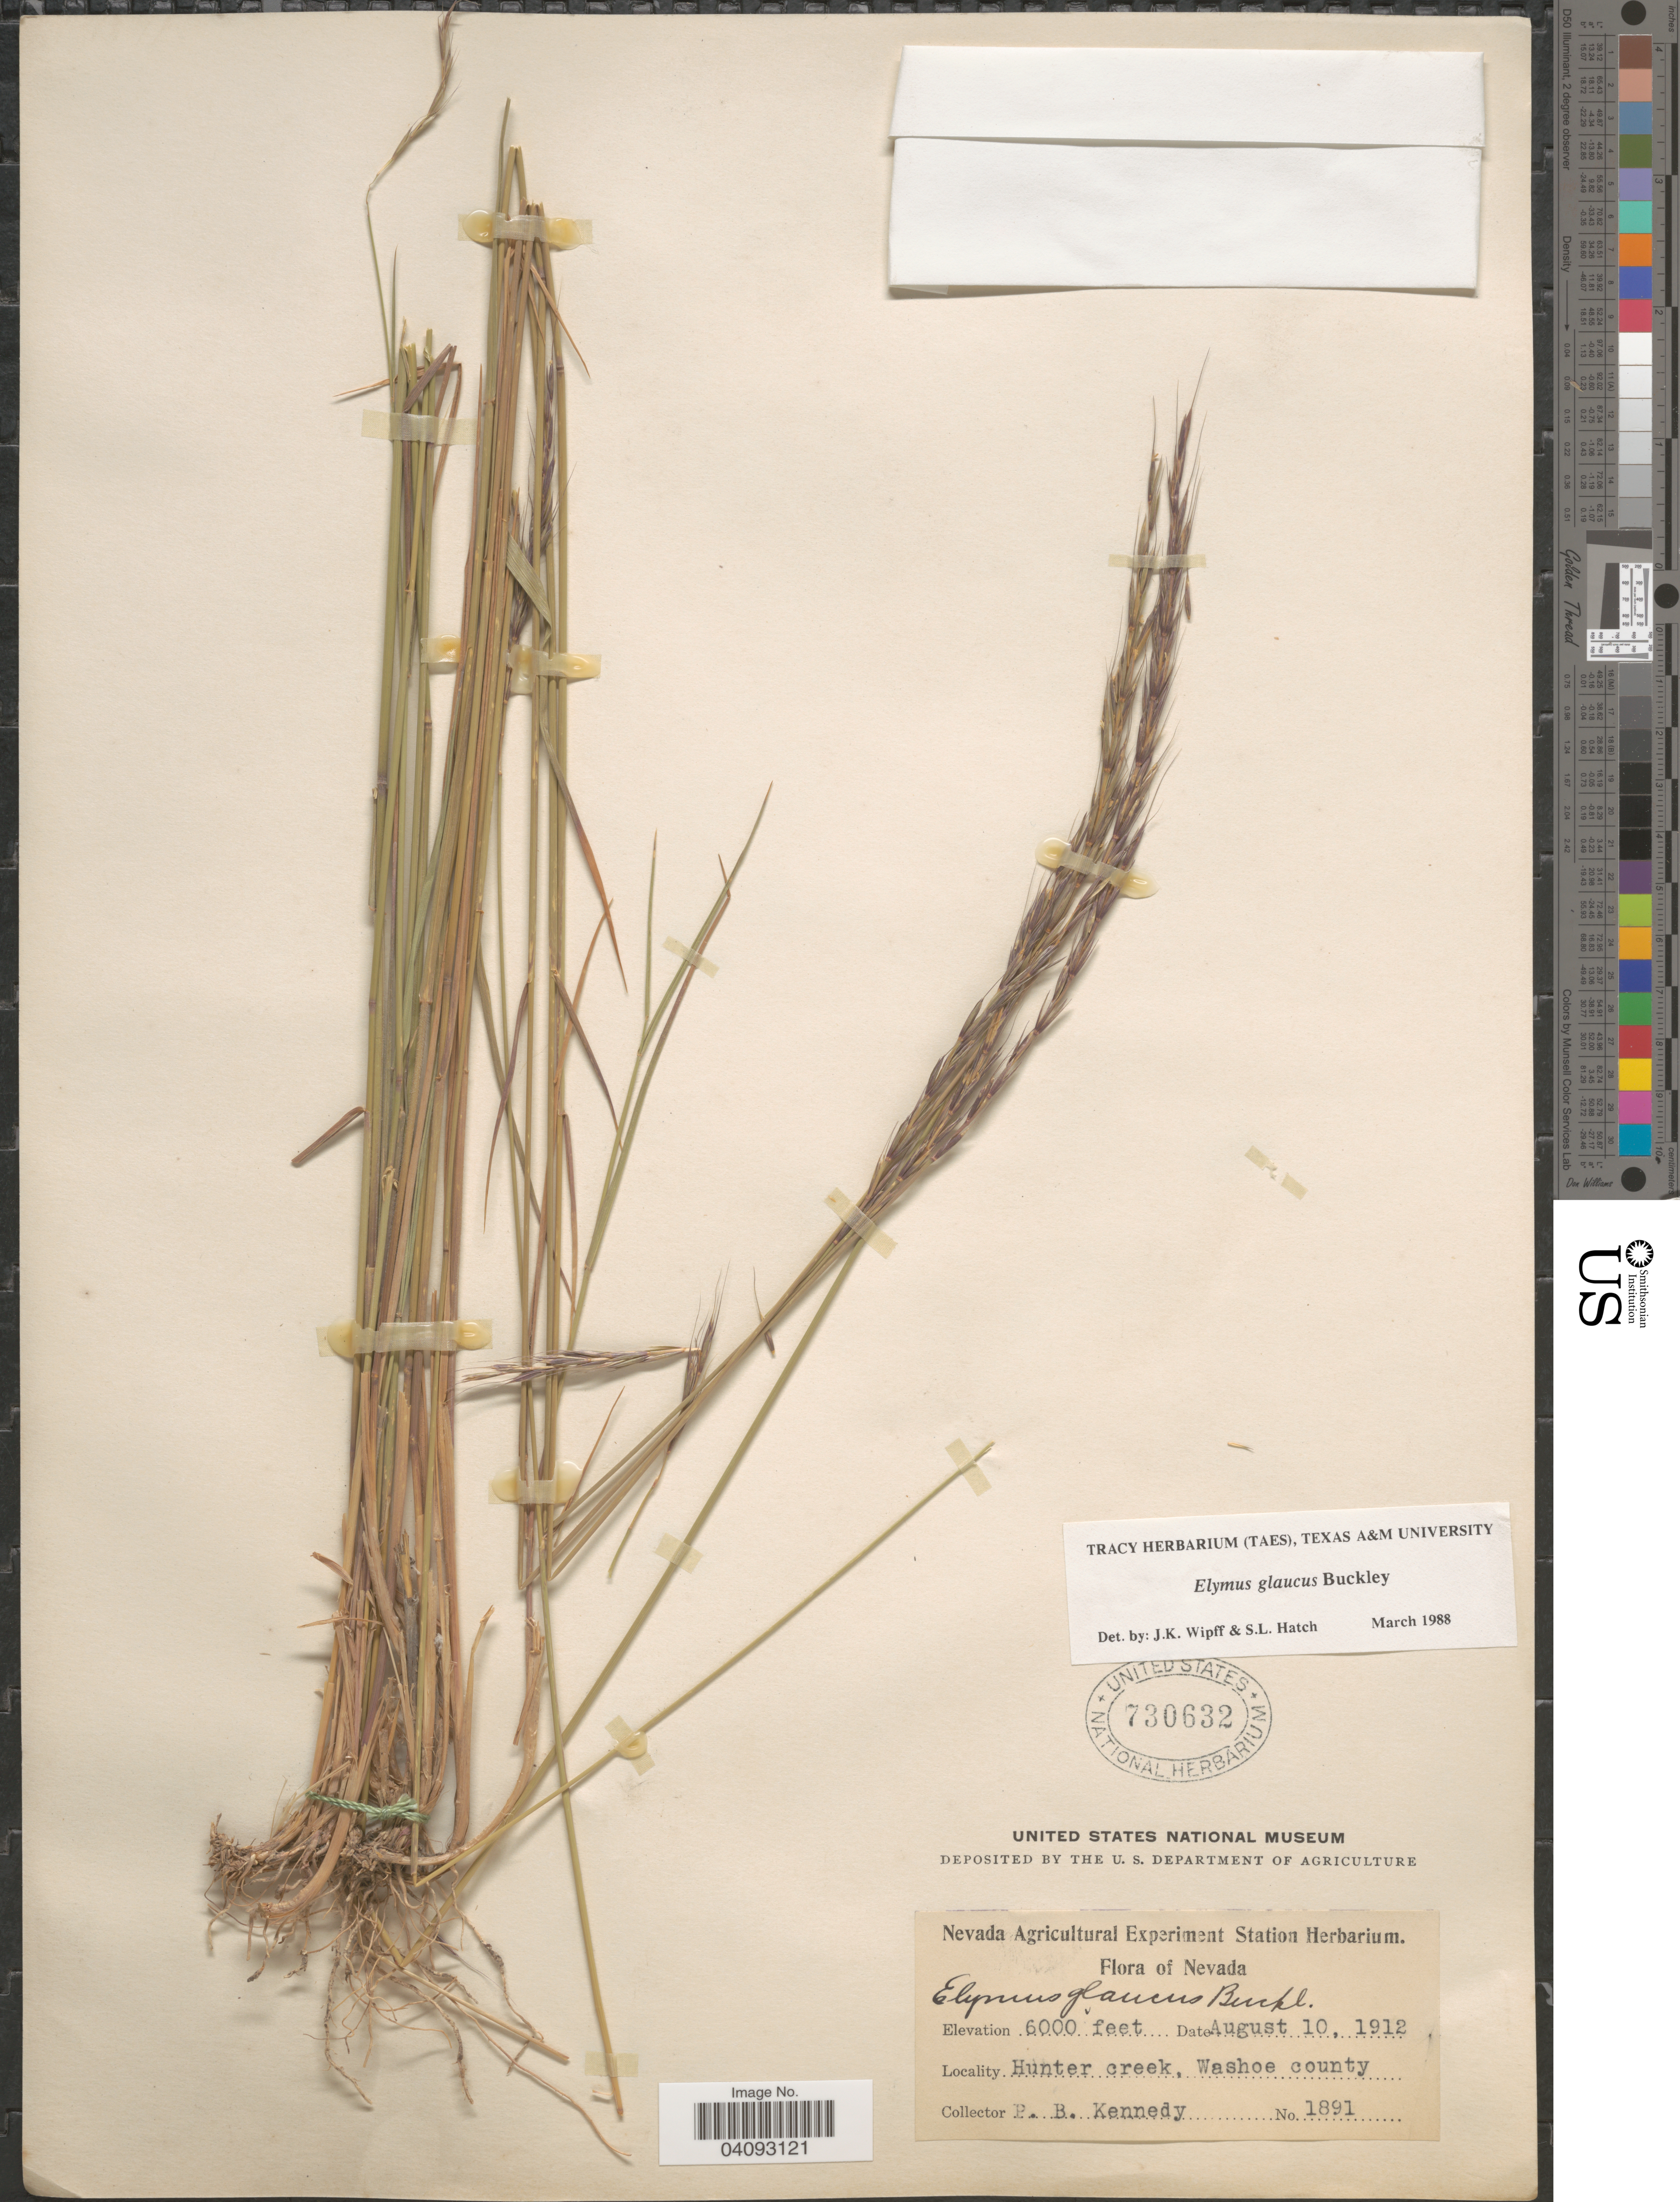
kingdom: Plantae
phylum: Tracheophyta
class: Liliopsida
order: Poales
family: Poaceae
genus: Elymus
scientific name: Elymus glaucus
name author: Buckley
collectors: P. B. Kennedy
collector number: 1891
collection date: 1912-08-10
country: United States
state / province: Nevada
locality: Hunter creek, Washoe county.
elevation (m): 1829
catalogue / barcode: US 730632